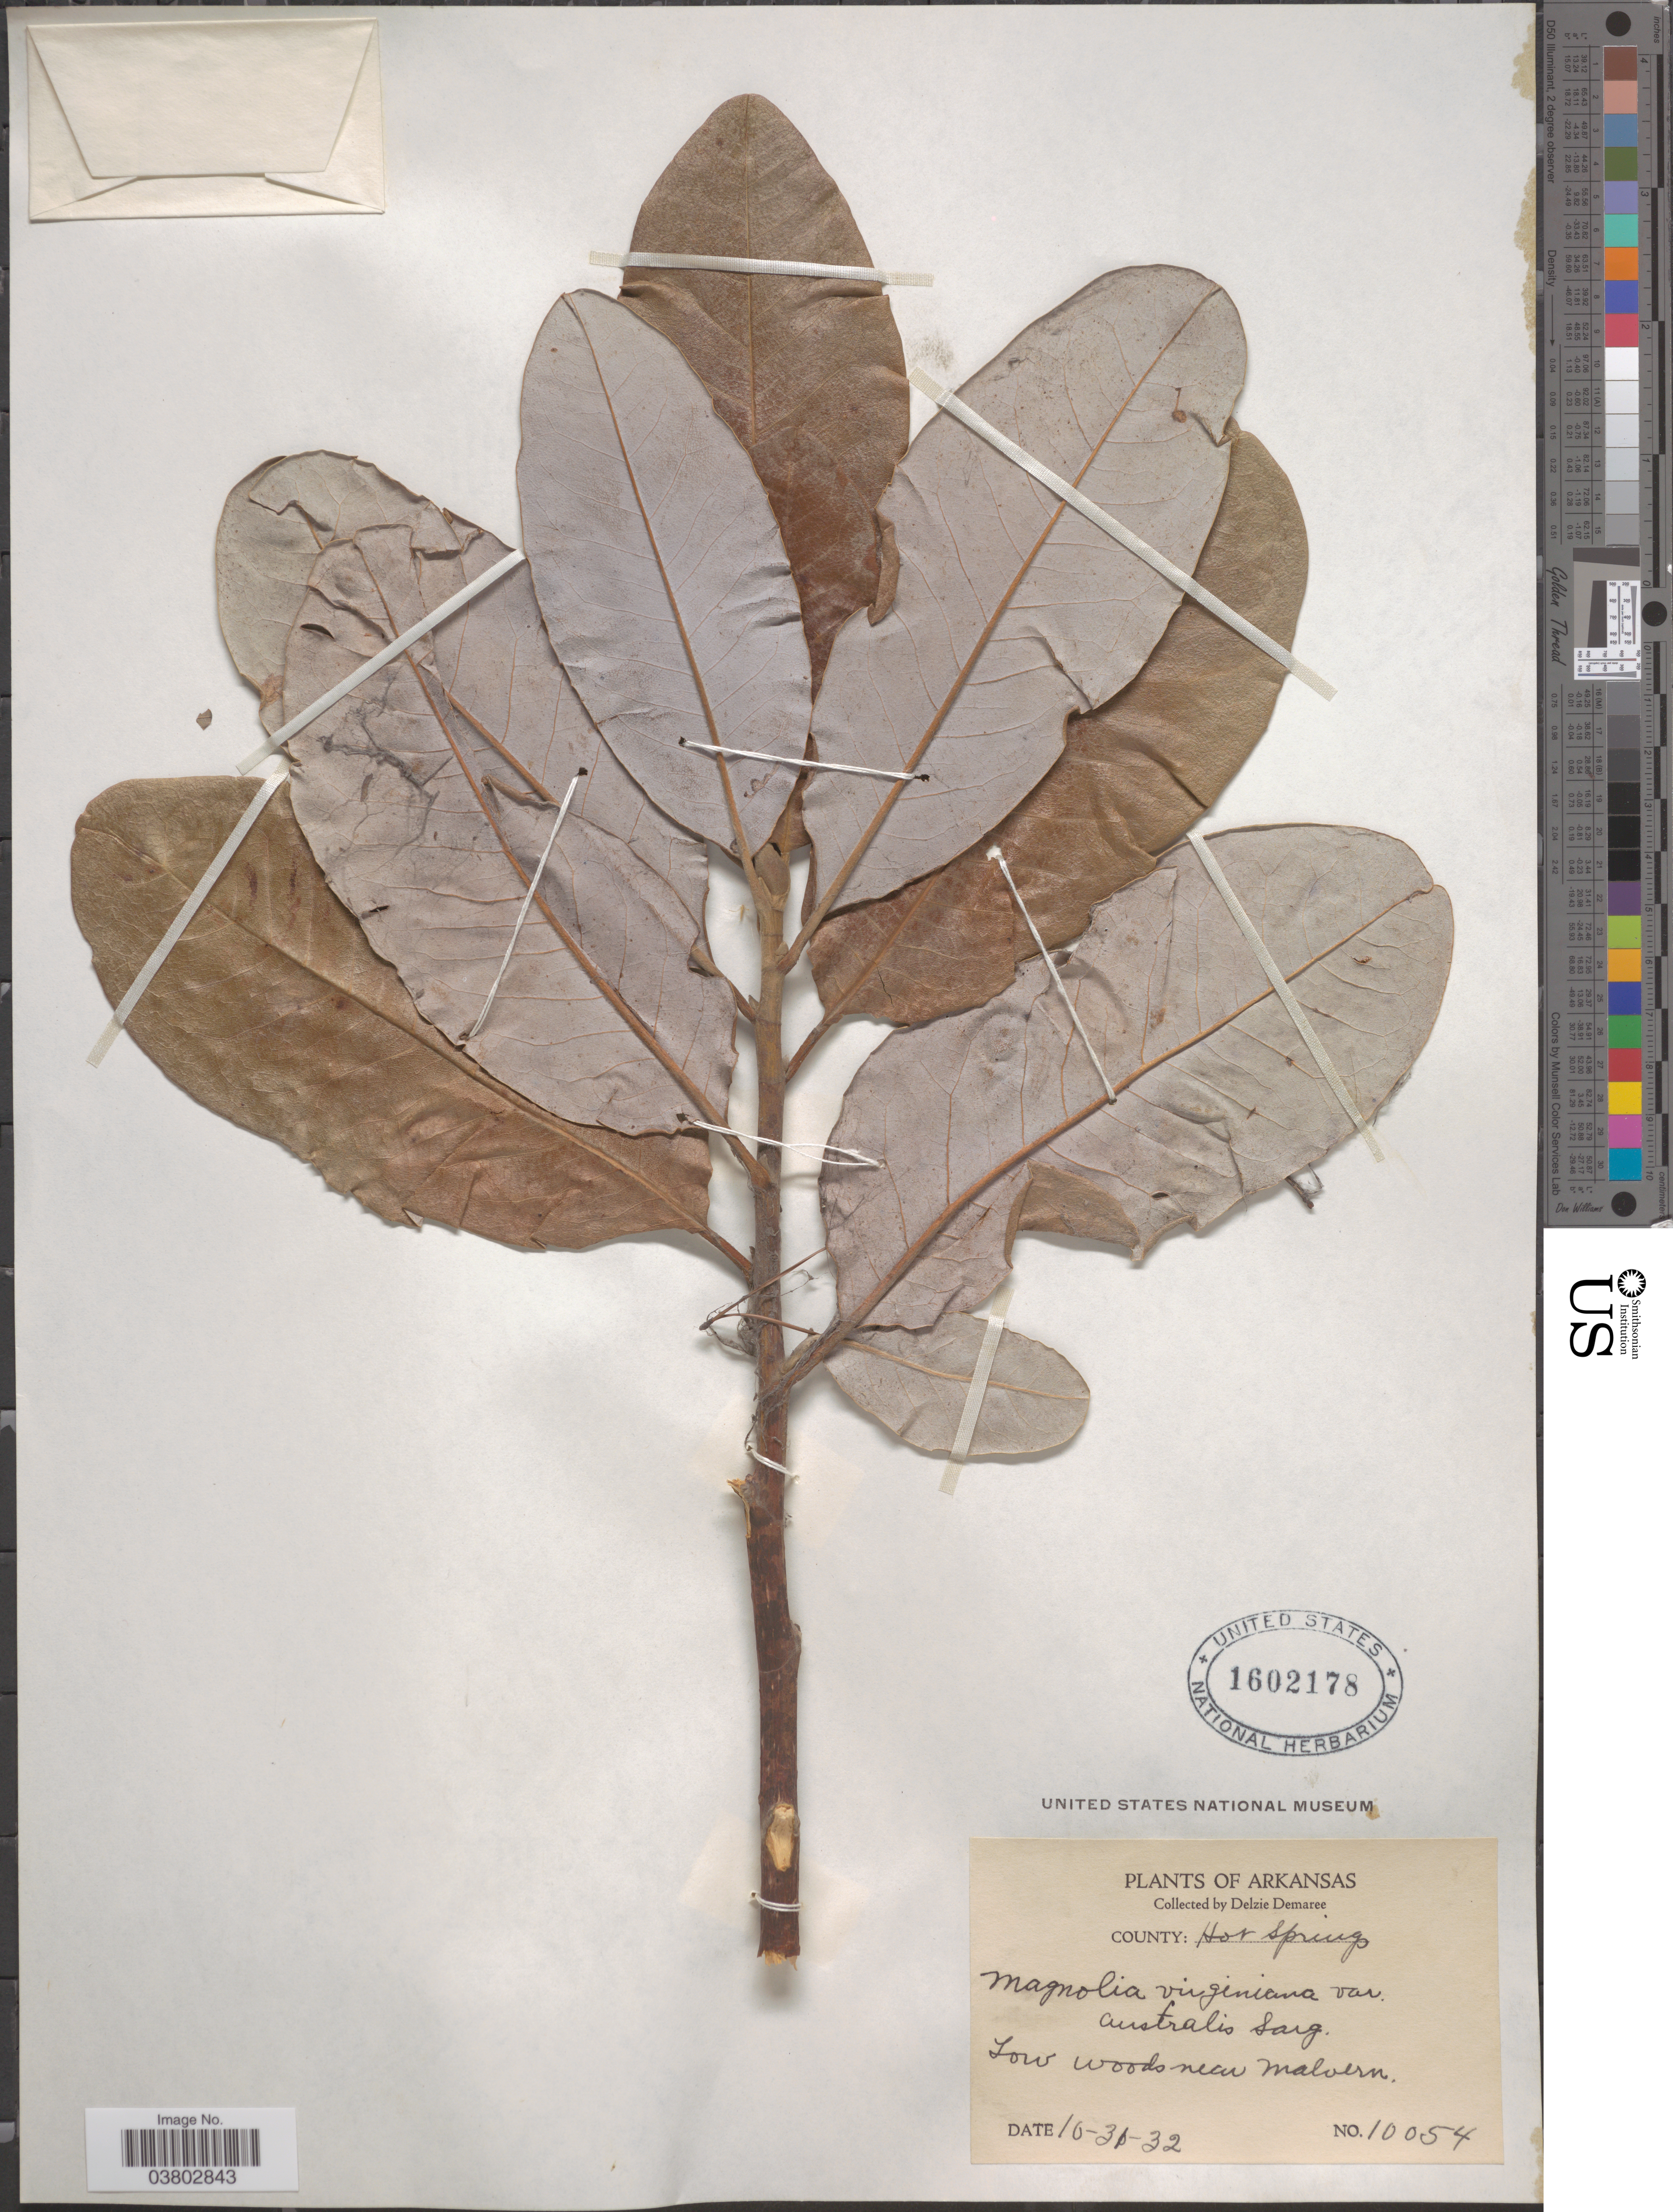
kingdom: Plantae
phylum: Tracheophyta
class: Magnoliopsida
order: Magnoliales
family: Magnoliaceae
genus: Magnolia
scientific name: Magnolia virginiana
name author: L.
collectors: D. Demaree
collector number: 10054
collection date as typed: Transcribed d/m/y: 31/10/32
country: United States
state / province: Arkansas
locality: County: Hot Springs. Low woods near Malvern.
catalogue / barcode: US 1602178